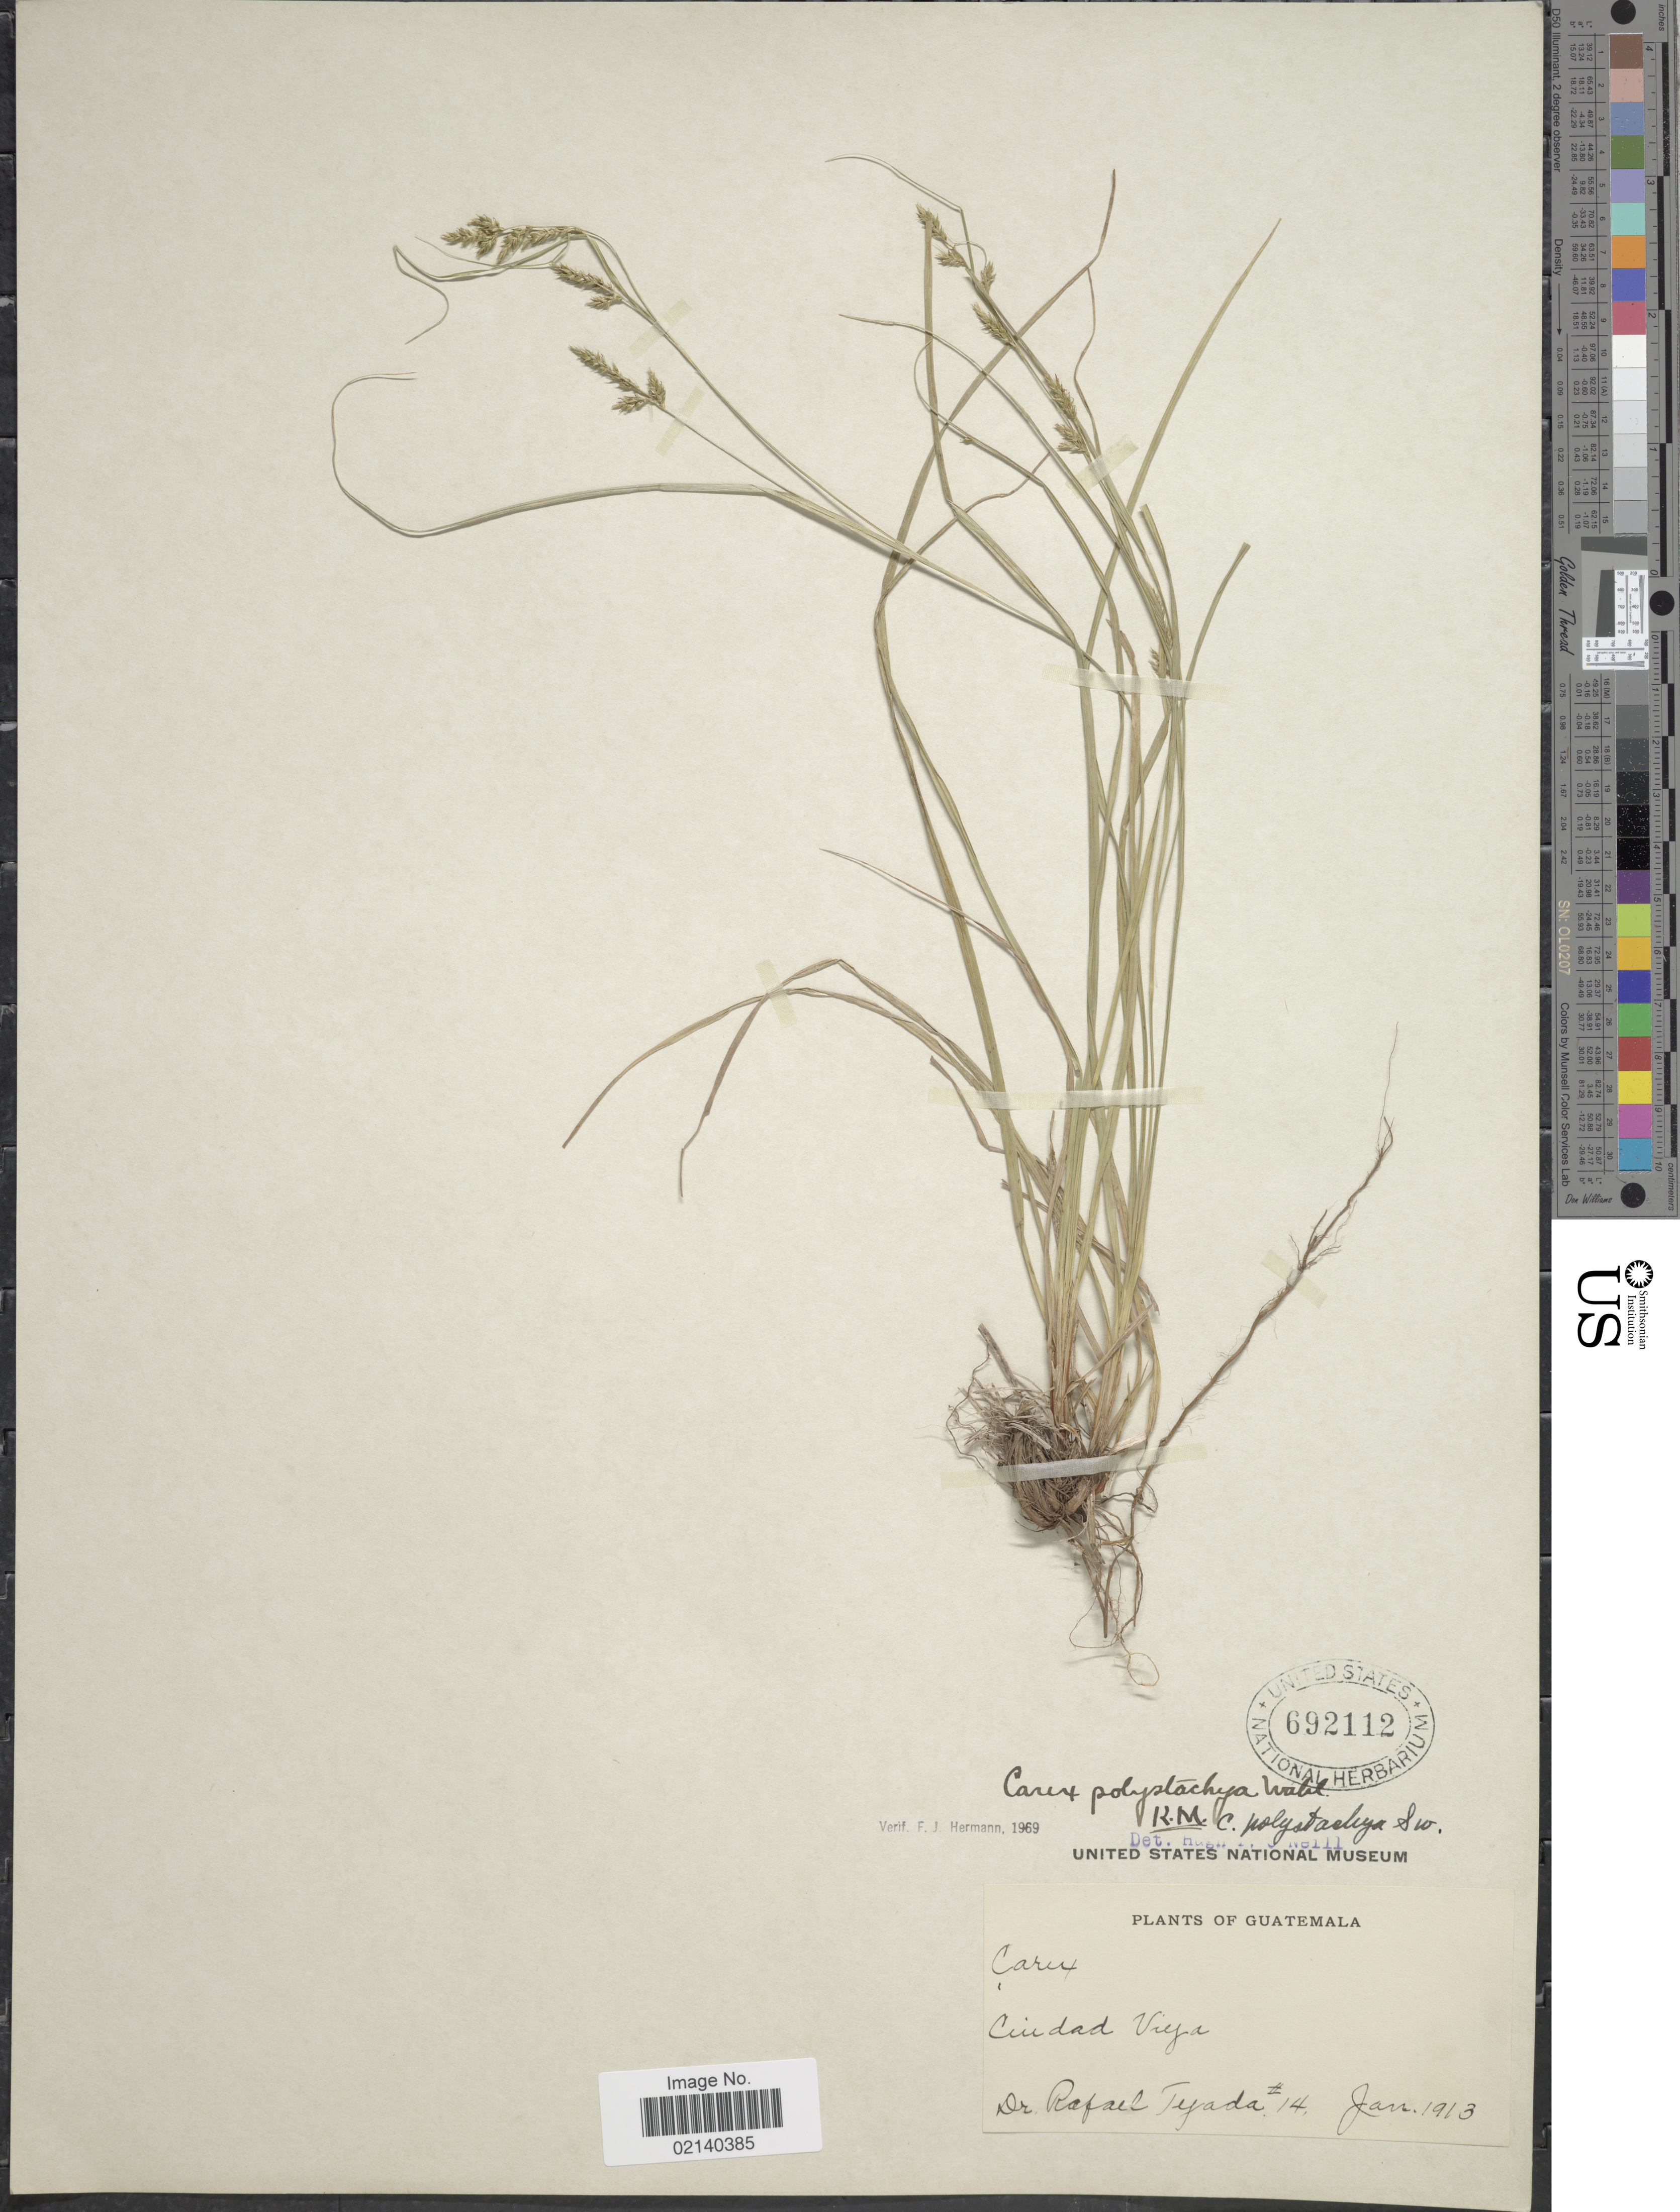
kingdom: Plantae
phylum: Tracheophyta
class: Liliopsida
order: Poales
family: Cyperaceae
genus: Carex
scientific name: Carex polystachya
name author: Sw. ex Wahlenb.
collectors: R. Tyada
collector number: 14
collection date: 1913-01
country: Guatemala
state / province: Sacatepéquez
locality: Ciudad Vieja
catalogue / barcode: US 692112